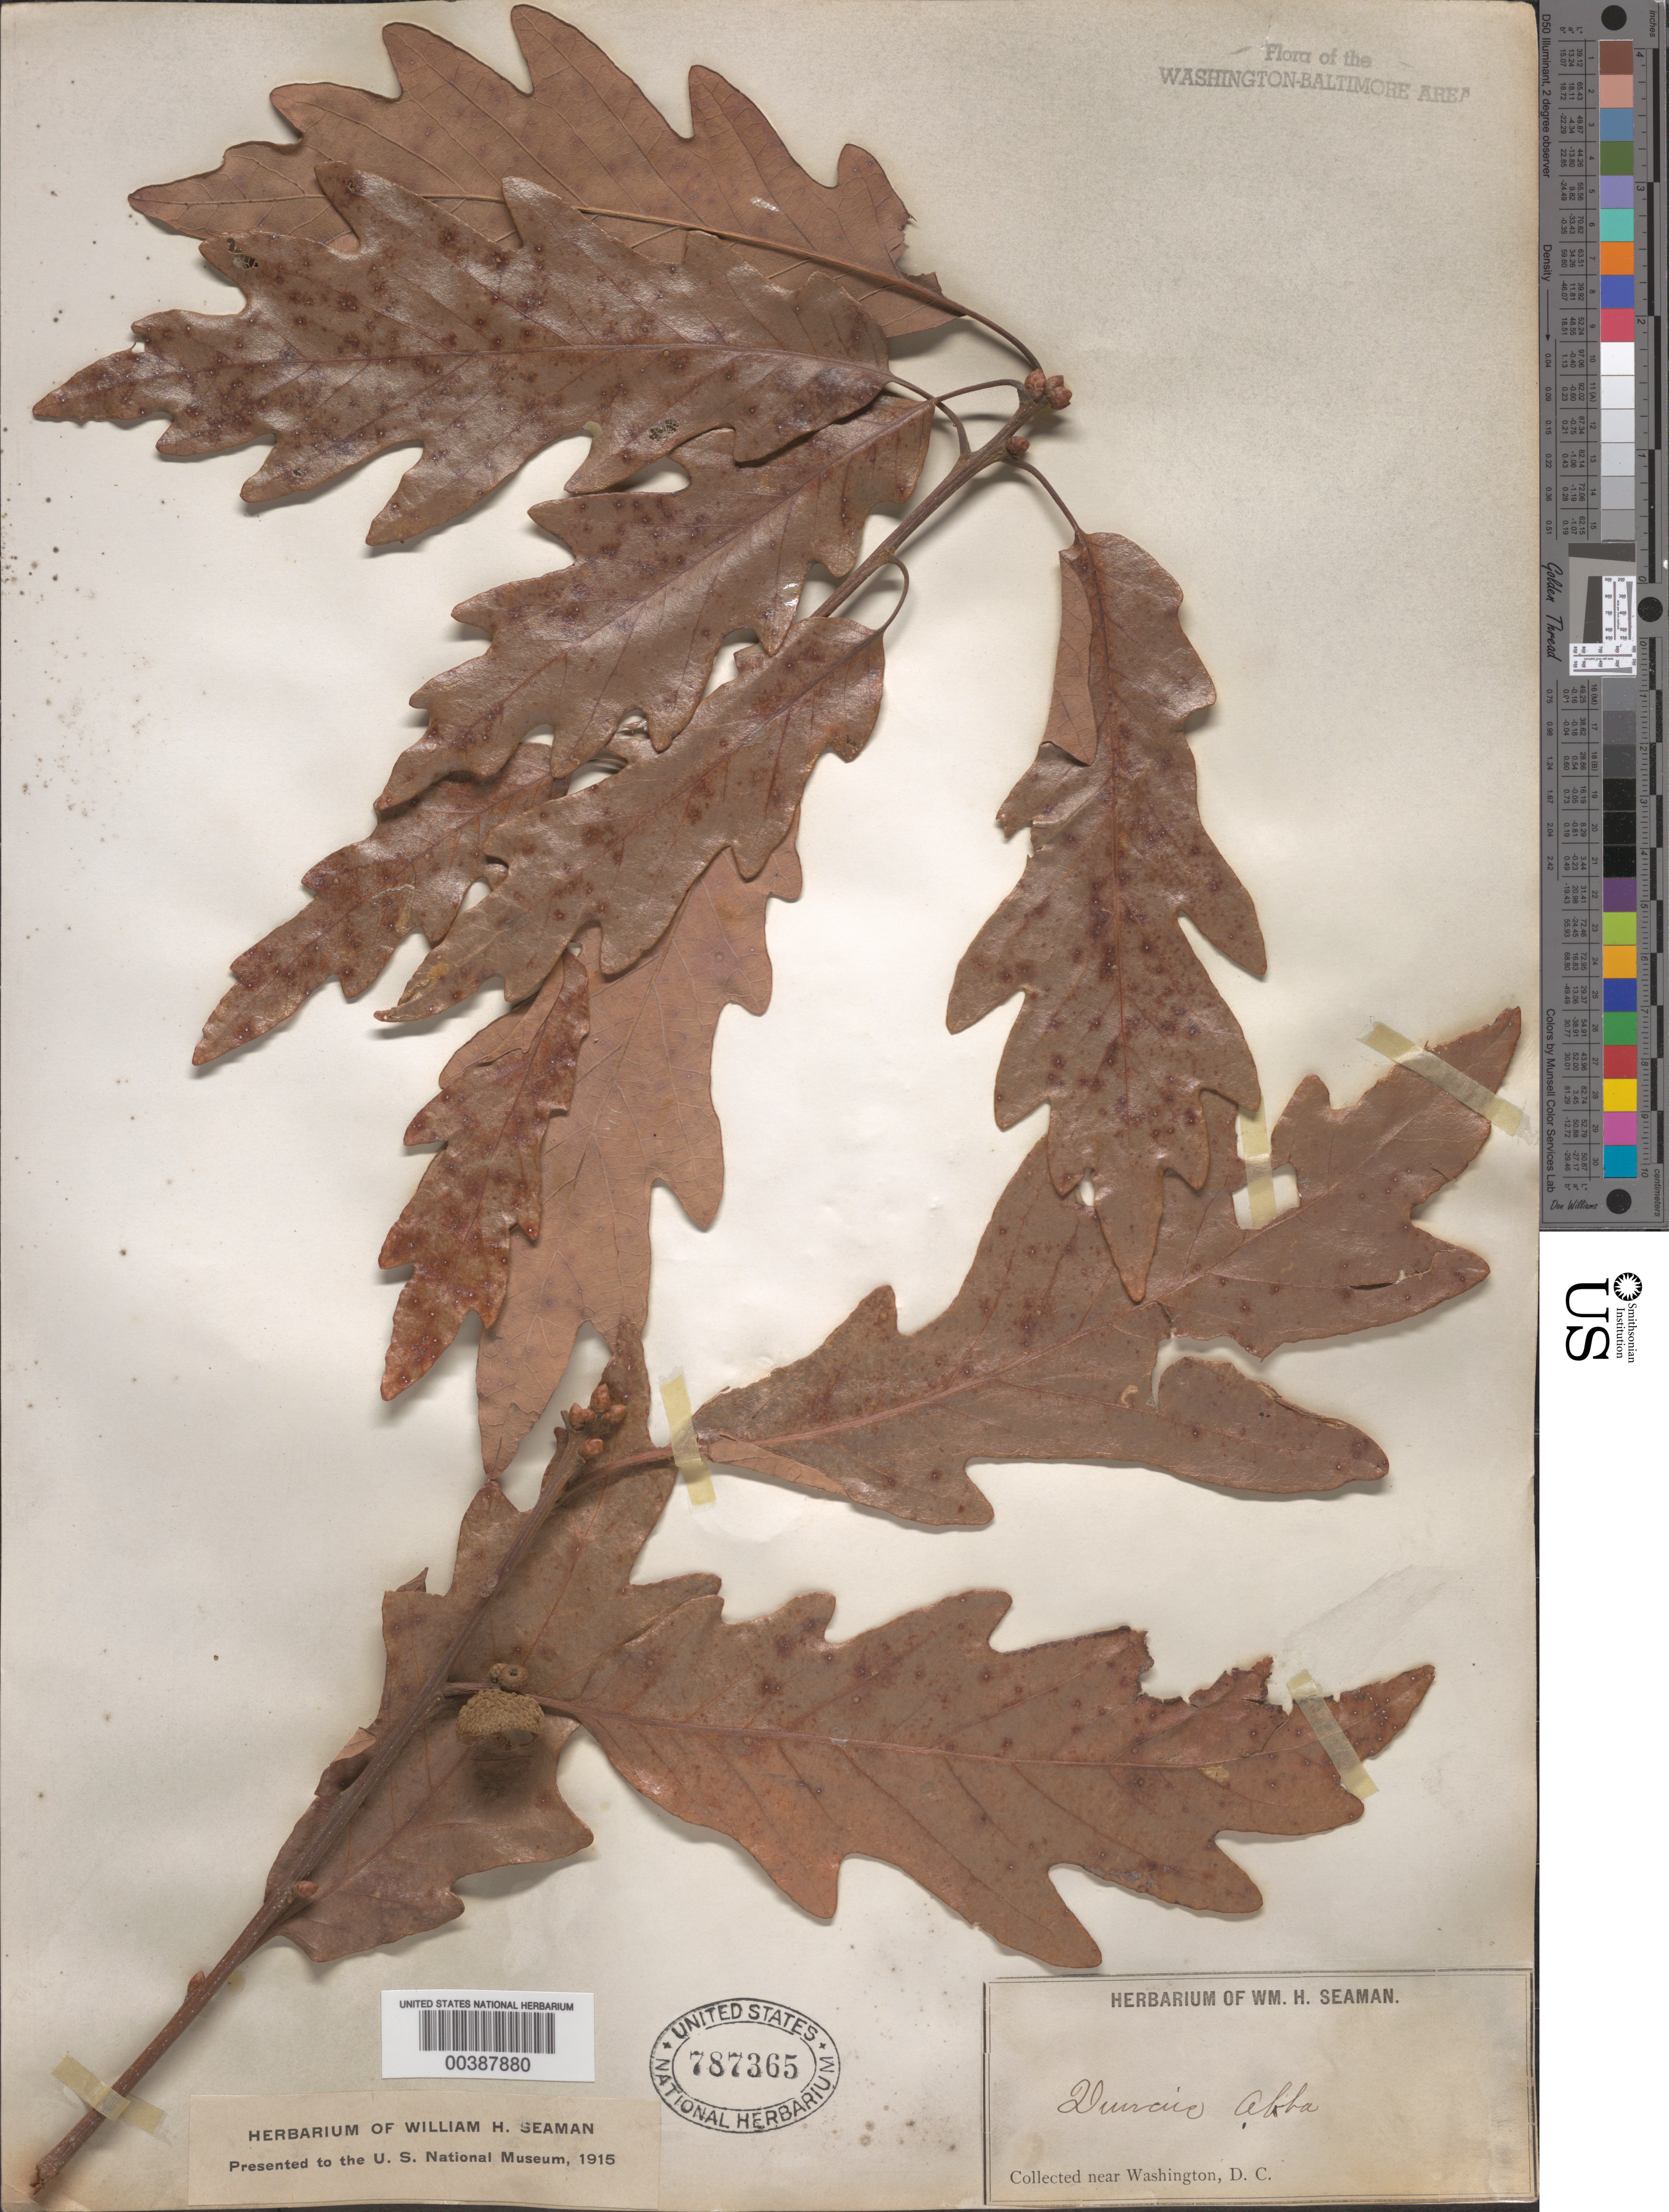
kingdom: Plantae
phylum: Tracheophyta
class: Magnoliopsida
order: Fagales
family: Fagaceae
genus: Quercus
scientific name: Quercus alba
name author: L.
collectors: W. Seaman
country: United States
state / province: District of Columbia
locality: DC vicinity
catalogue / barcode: US 787365